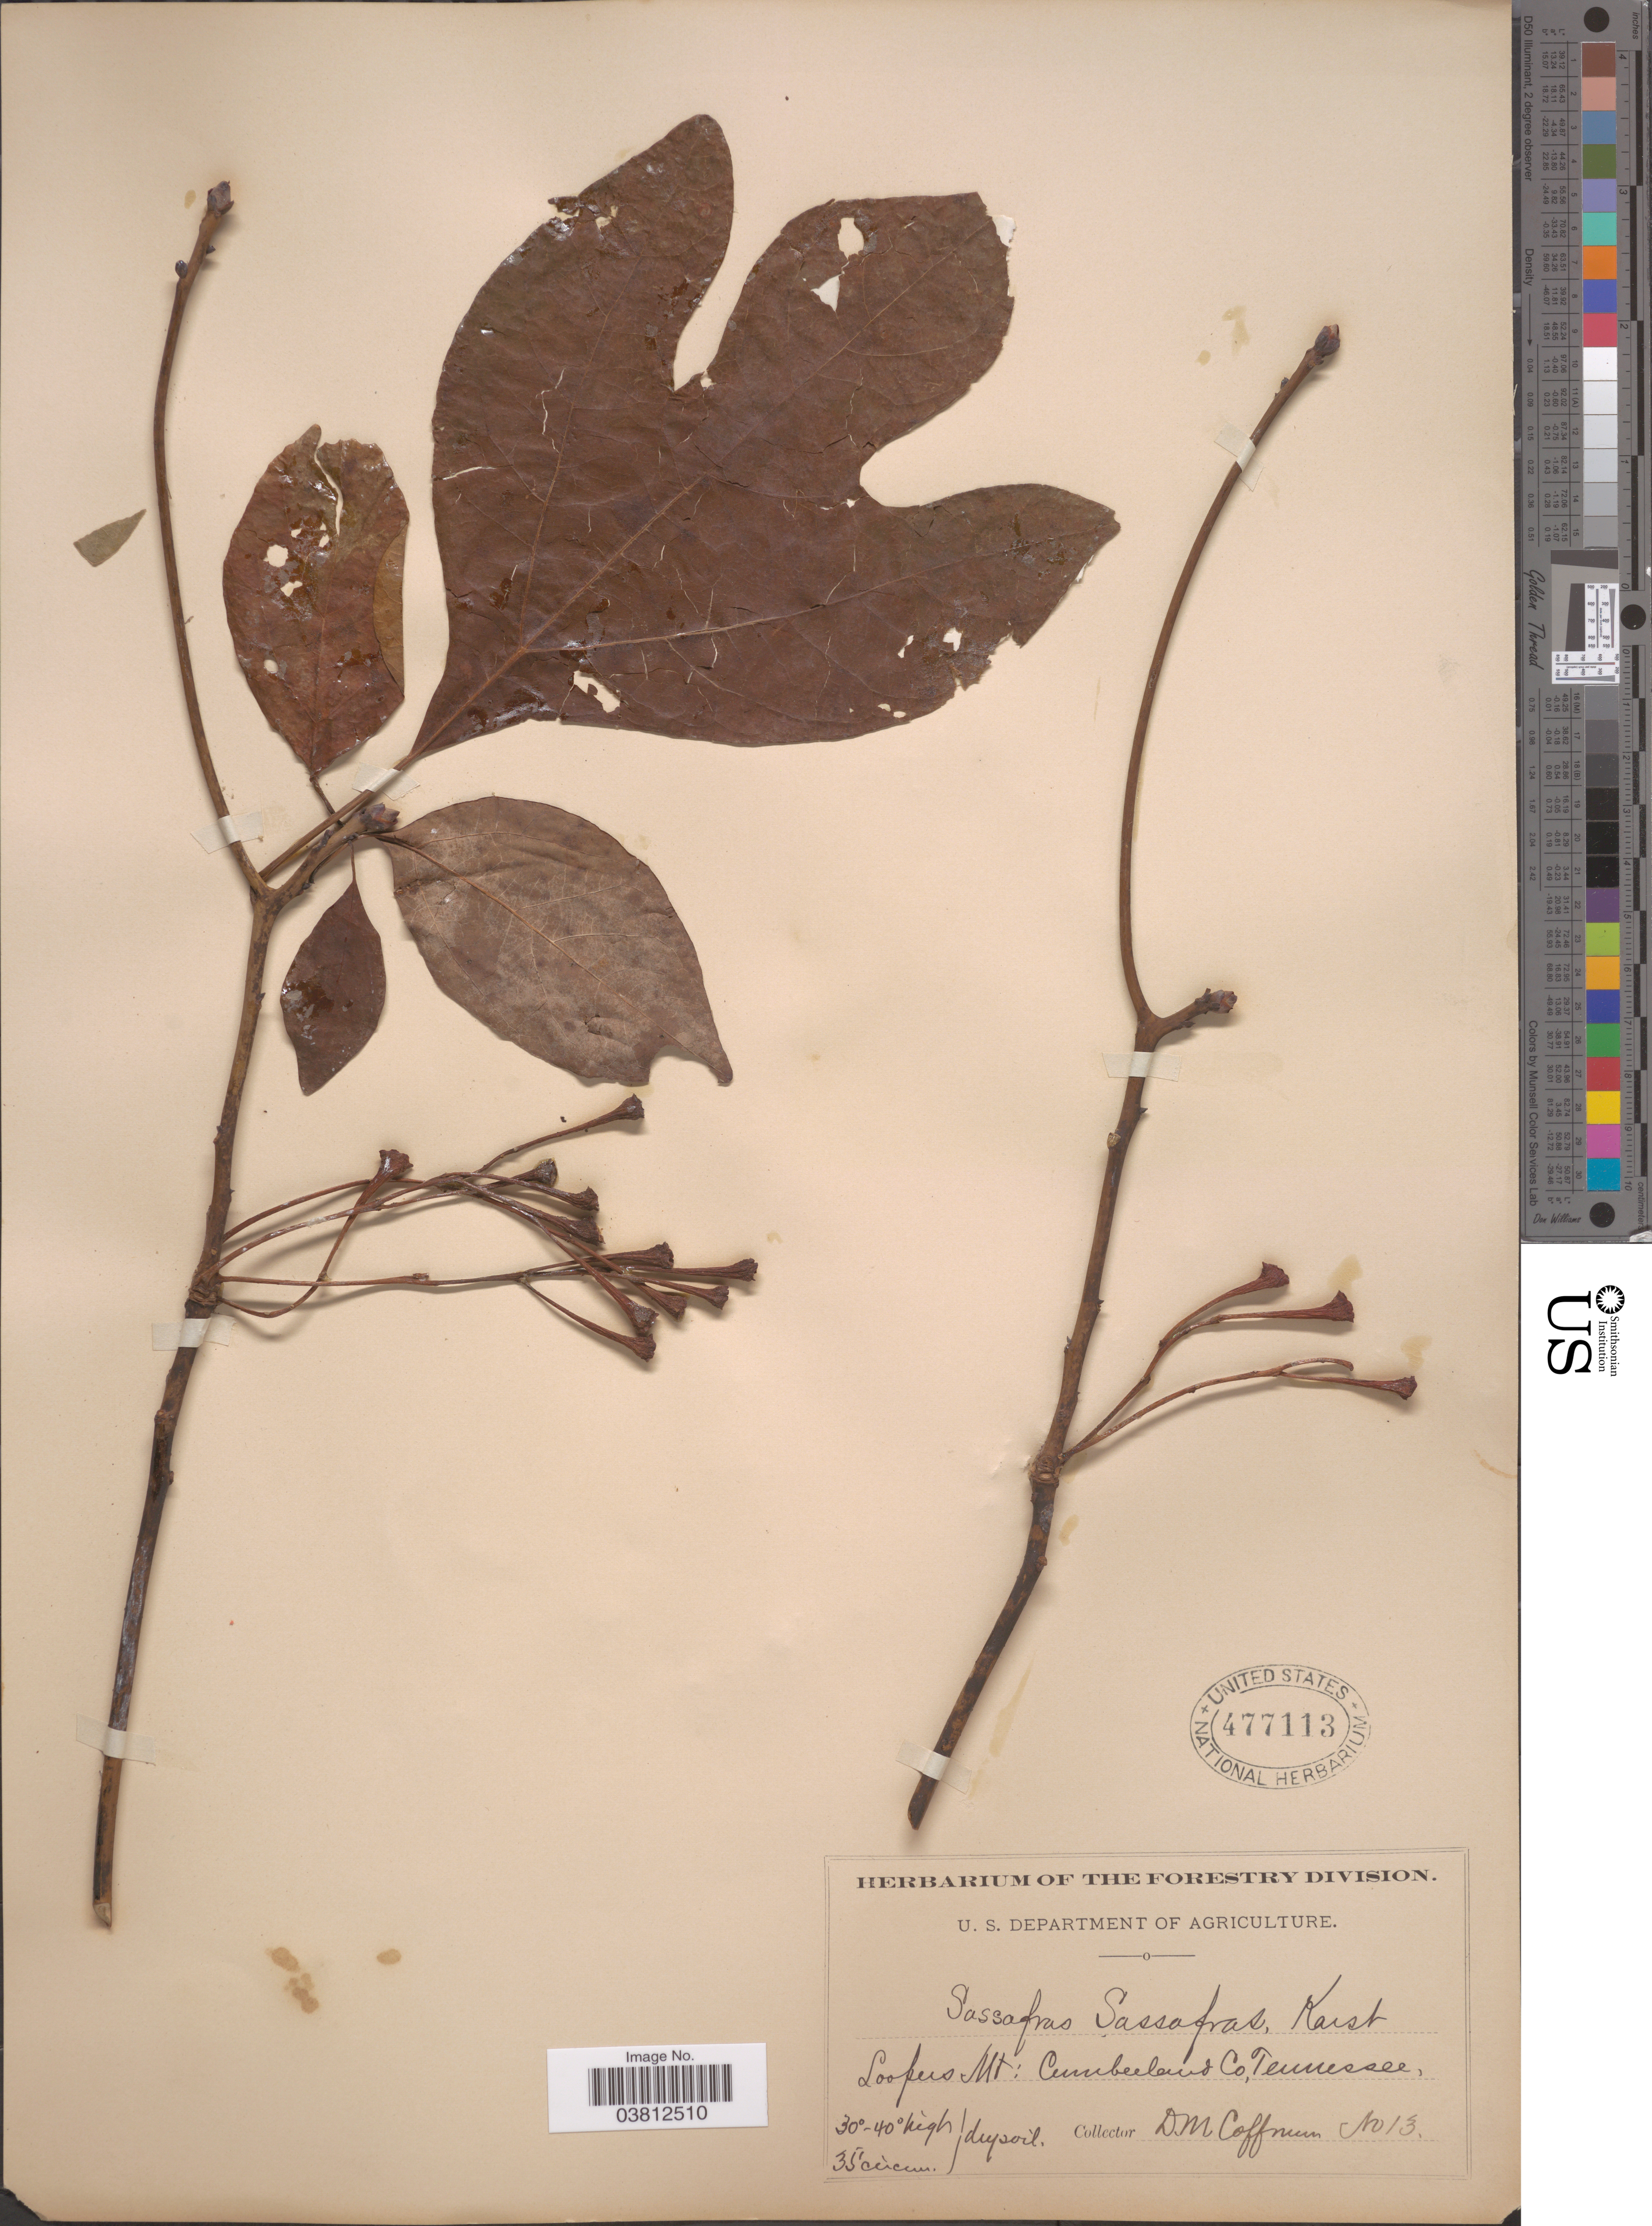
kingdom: Plantae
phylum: Tracheophyta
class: Magnoliopsida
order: Laurales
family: Lauraceae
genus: Sassafras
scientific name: Sassafras albidum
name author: (Nutt.) Nees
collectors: D. M. Coffman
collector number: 13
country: United States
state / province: Tennessee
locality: Loopers Mt: Cumberland Co.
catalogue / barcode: US 477113